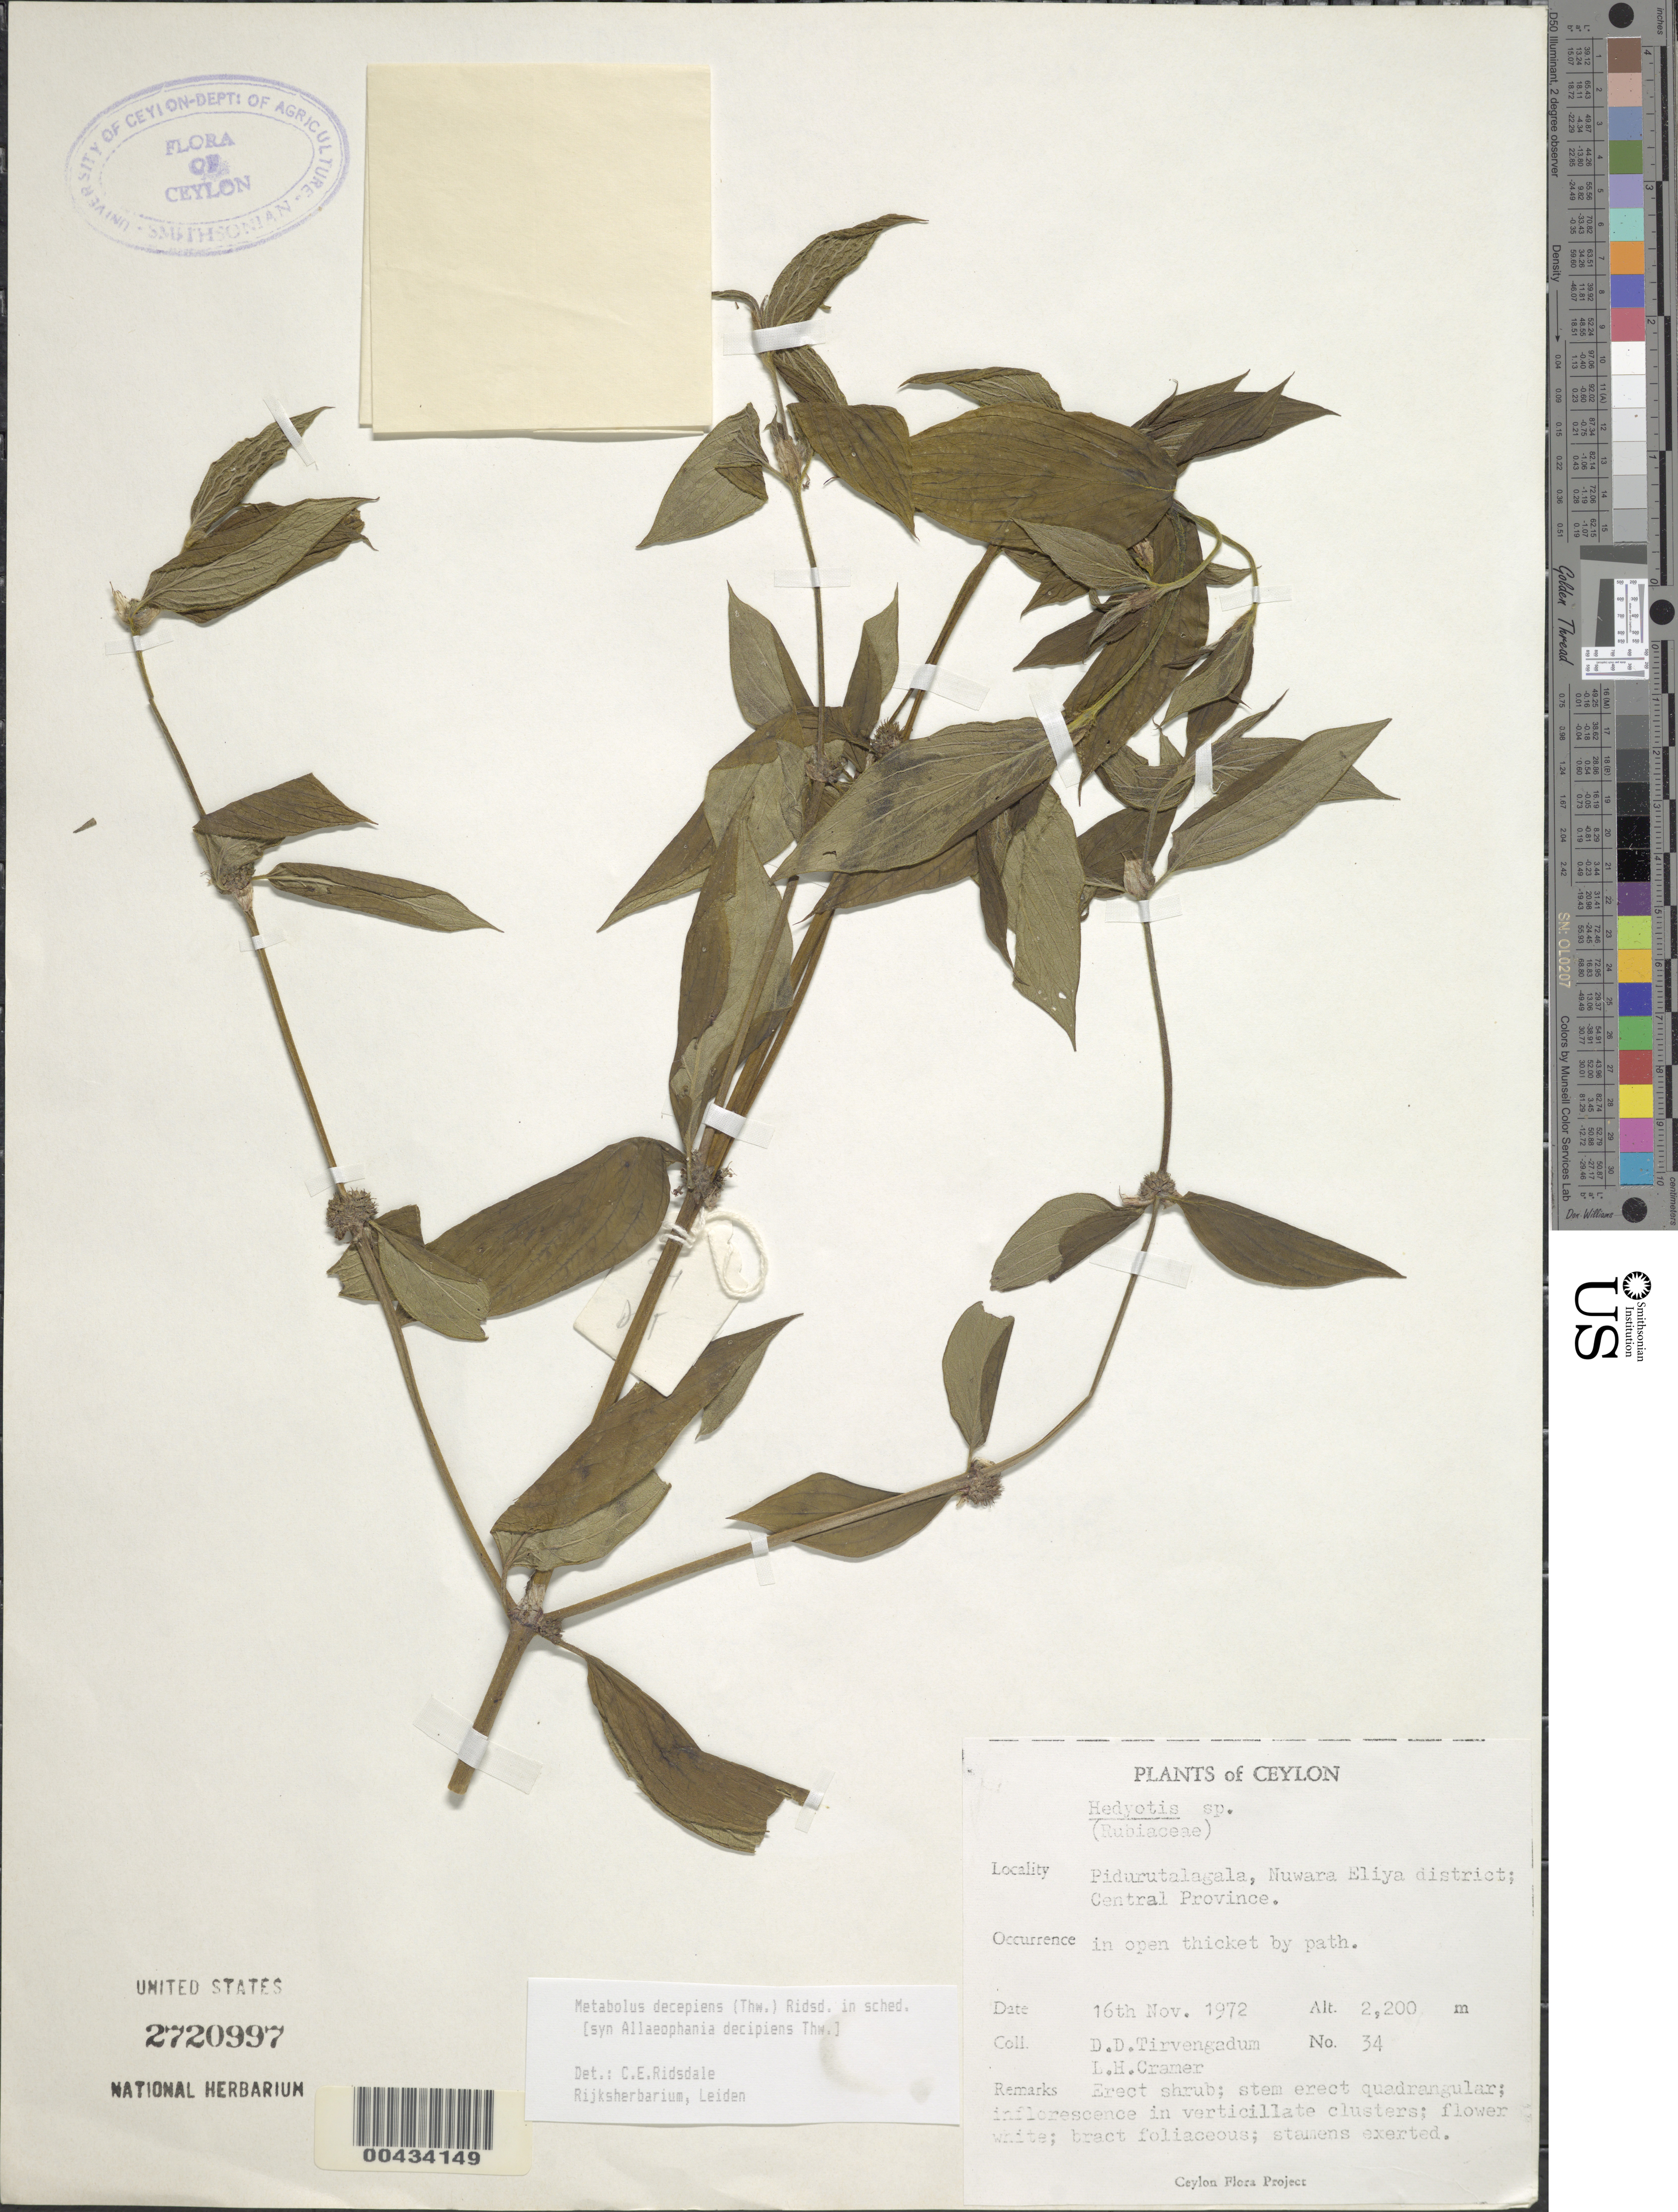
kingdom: Plantae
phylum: Tracheophyta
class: Magnoliopsida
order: Gentianales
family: Rubiaceae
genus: Metabolos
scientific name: Metabolos decepiens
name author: (Thwaites) Ridsdale in sched.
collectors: D. Tirvengadum & L. H. Cramer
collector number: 34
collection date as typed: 16 Nov 1972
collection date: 1972-11-16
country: Sri Lanka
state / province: Central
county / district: Nuwara Eliya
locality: Pidurutalagala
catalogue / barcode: US 2720997